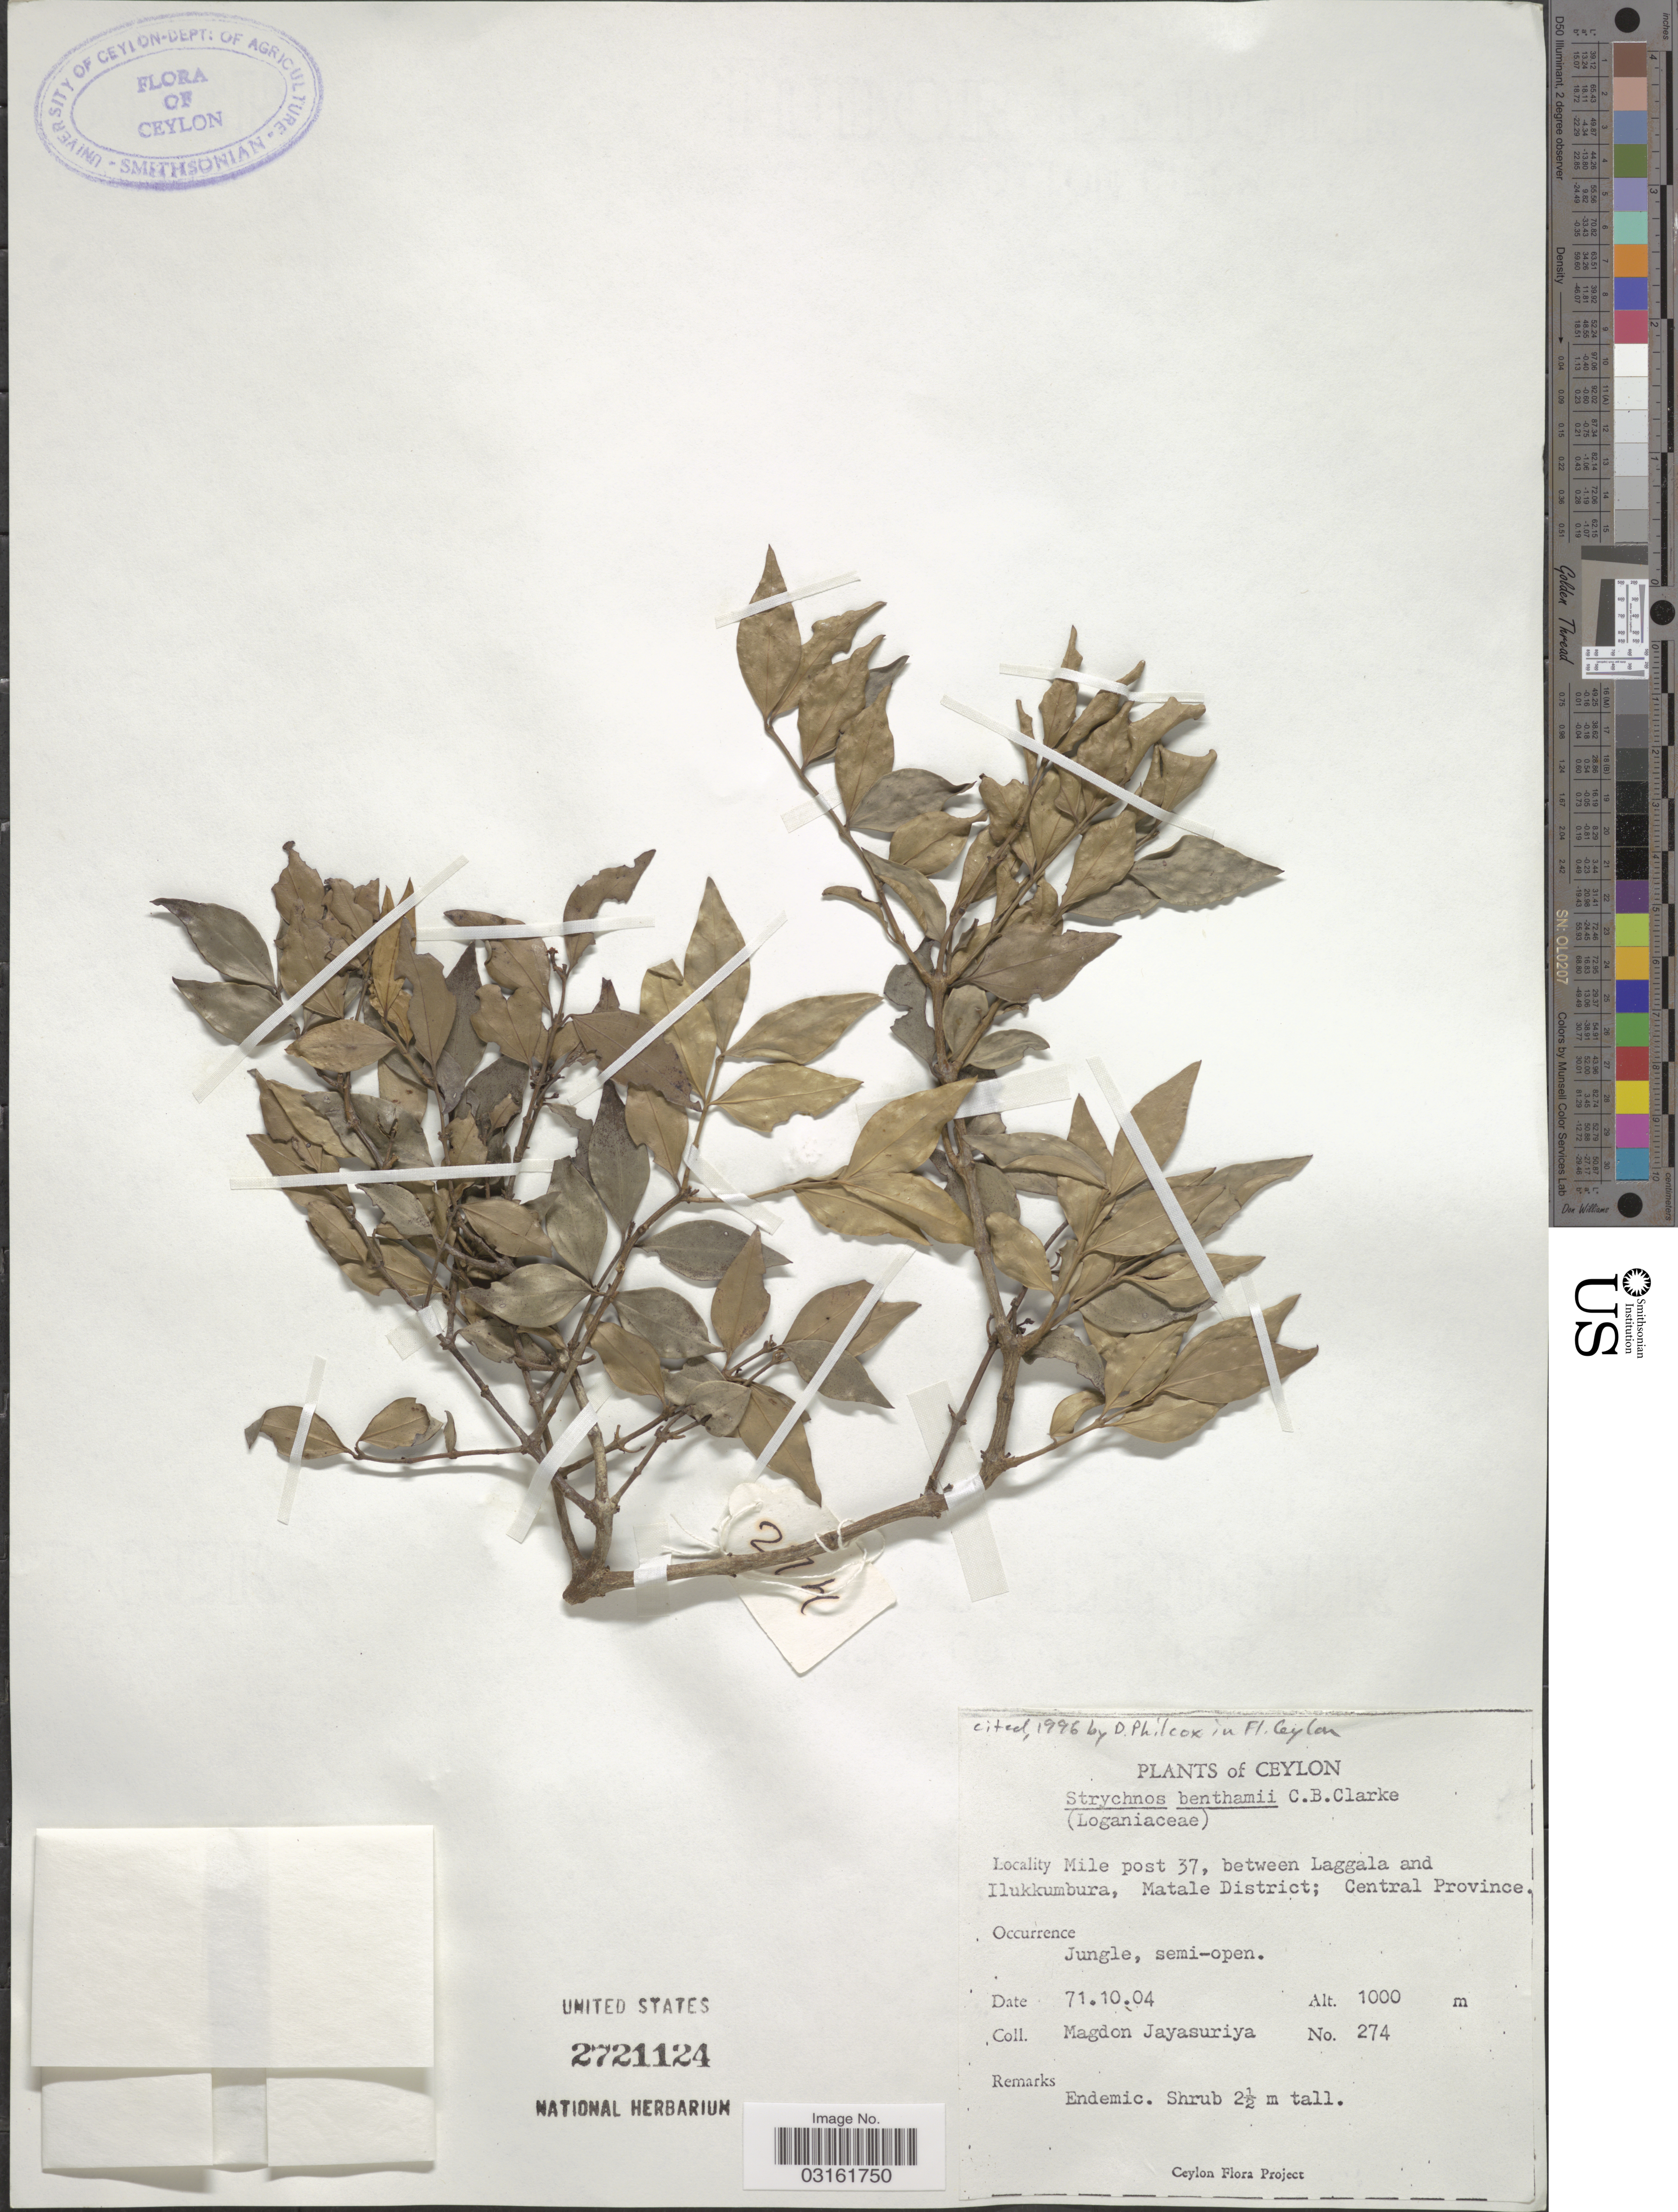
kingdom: Plantae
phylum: Tracheophyta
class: Magnoliopsida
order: Gentianales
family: Loganiaceae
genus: Strychnos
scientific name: Strychnos benthami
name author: C.B. Clarke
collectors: A. H. Jayasuriya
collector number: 274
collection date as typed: Transcribed d/m/y: 4/10/71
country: Sri Lanka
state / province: Central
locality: Ceylon. Mile post 37, between Laggala and Ilukkumbura, Matala District.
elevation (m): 1000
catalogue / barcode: US 2721124